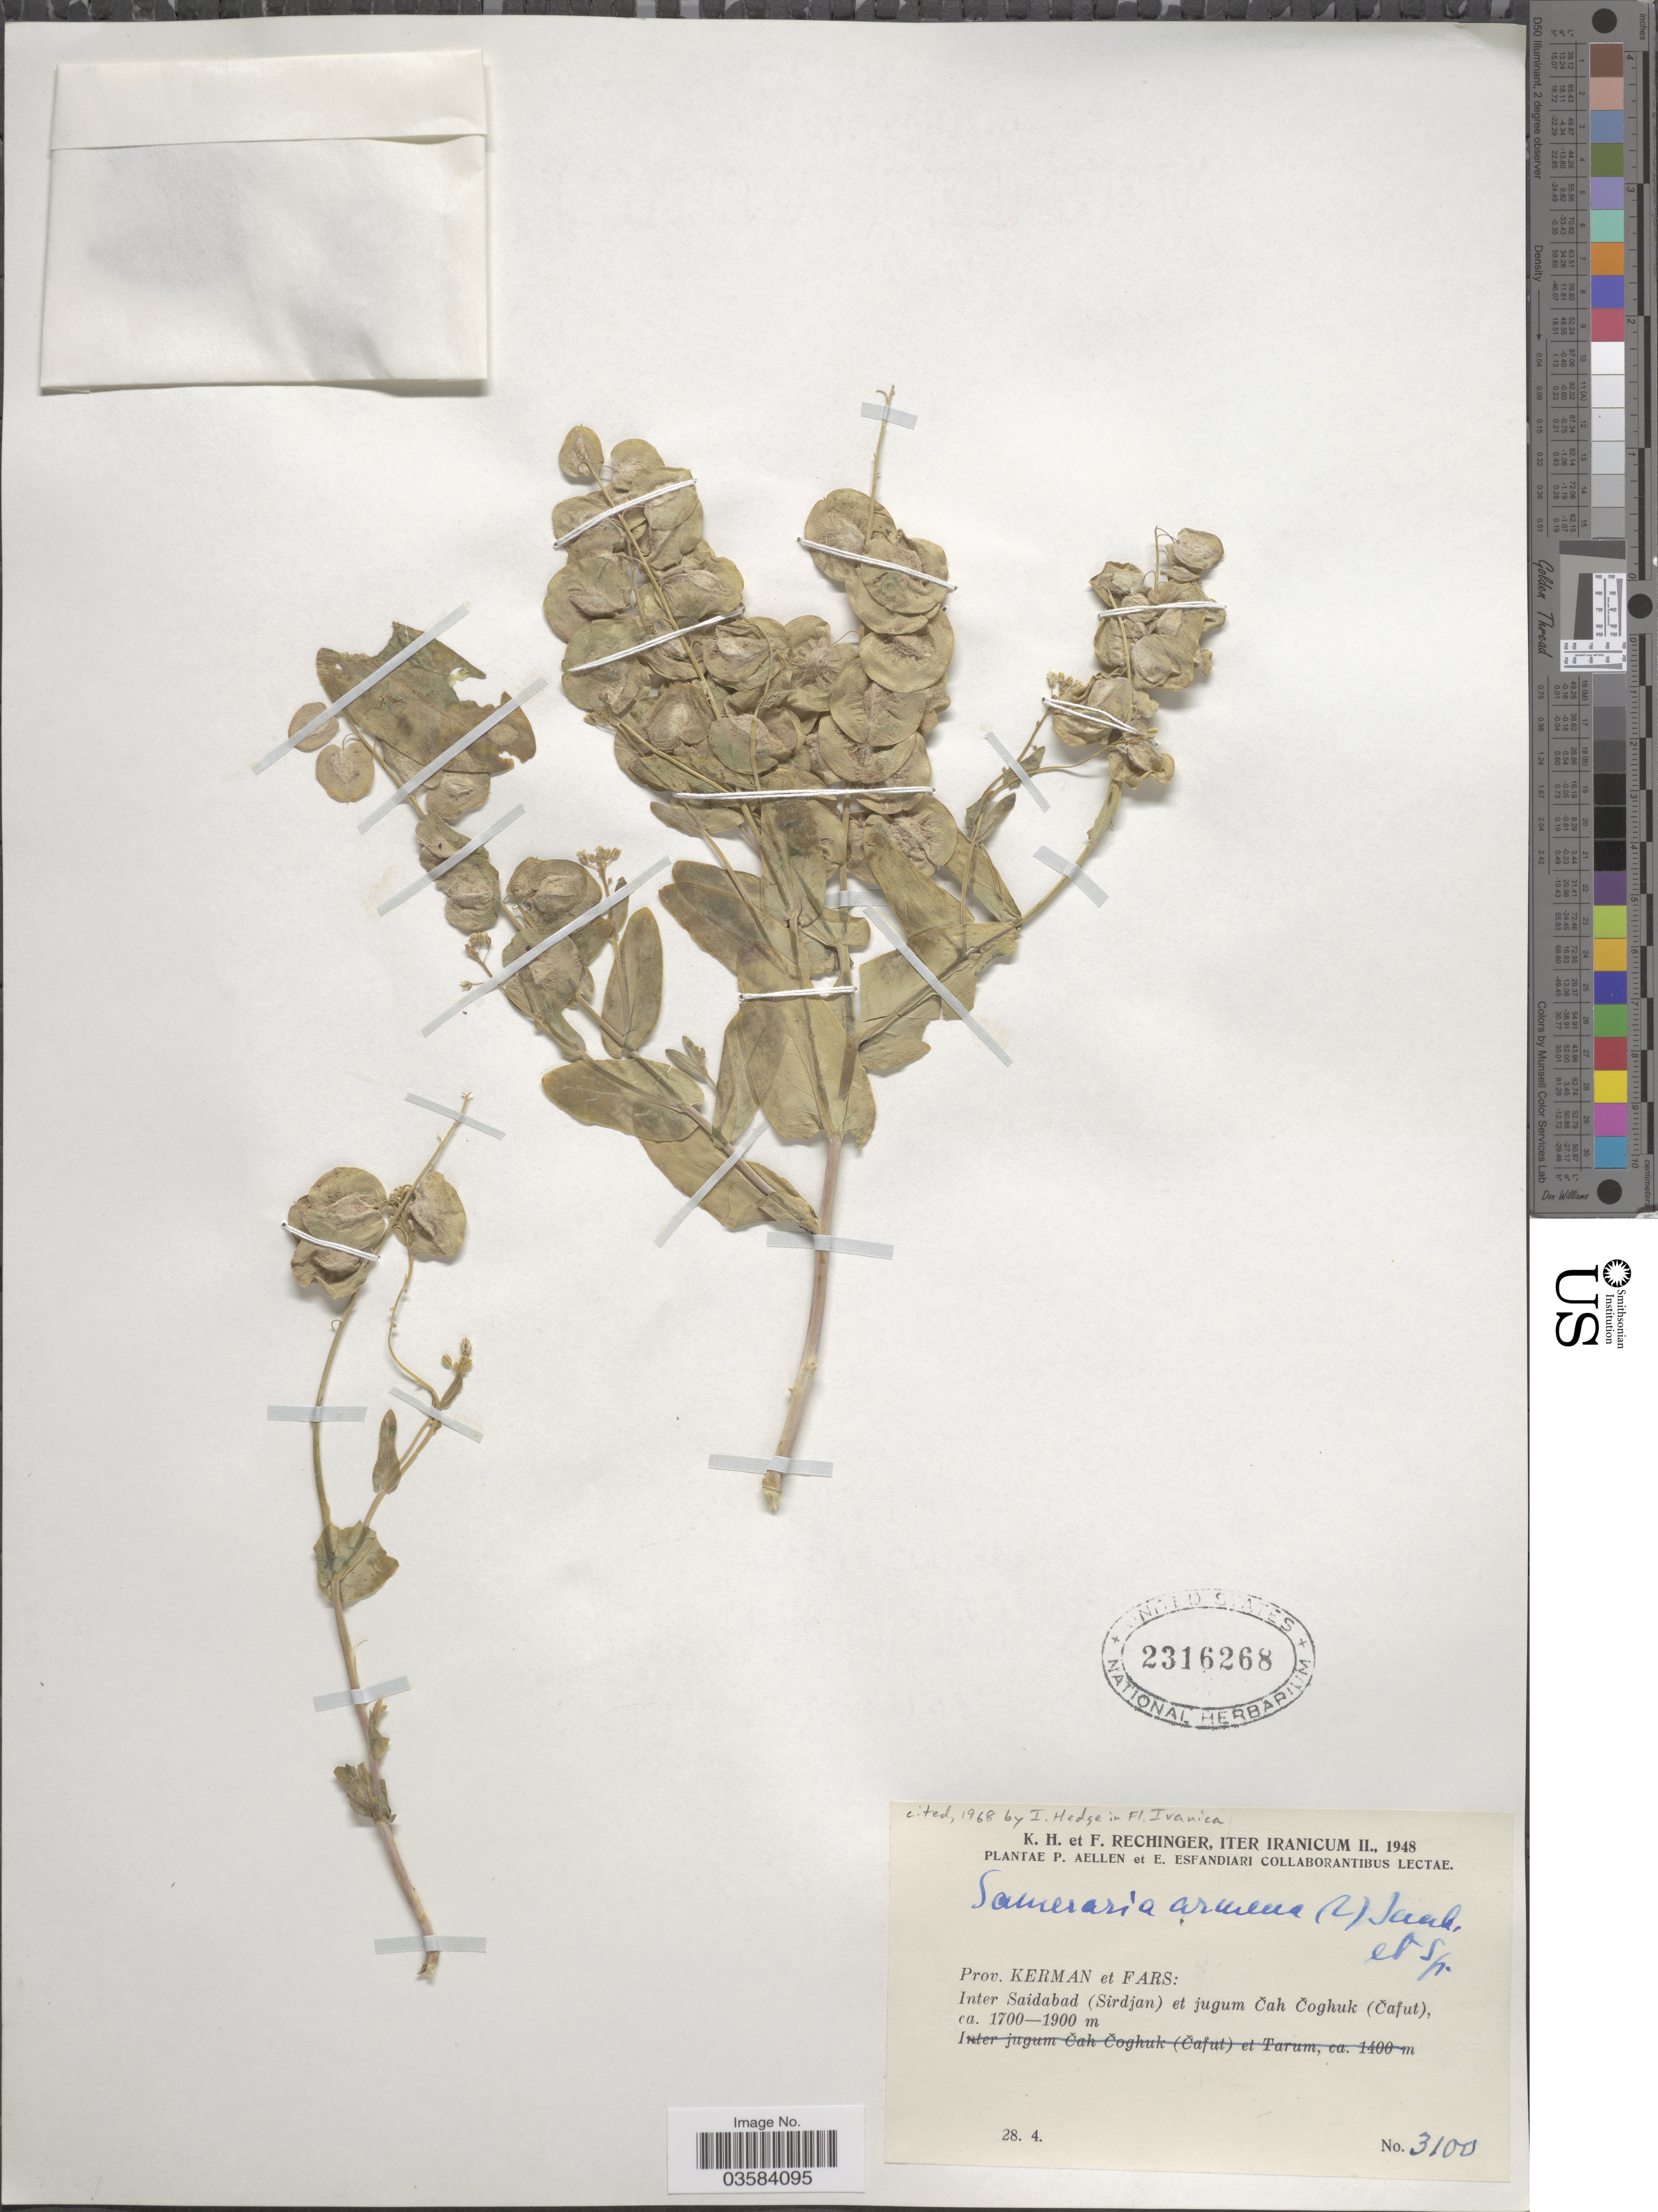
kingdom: Plantae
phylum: Tracheophyta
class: Magnoliopsida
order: Brassicales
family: Brassicaceae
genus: Sameraria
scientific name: Sameraria armena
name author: (L.) Desv.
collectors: K. H. Rechinger & F. Rechinger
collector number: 3100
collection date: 1948-04-28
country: Iran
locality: Iter Iranicum II. Prov. Kerman et Fars: Inter Saidabad (Sirdjan) et jugum Čah Čoghuk (Čafut).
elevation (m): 1700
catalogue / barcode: US 2316268